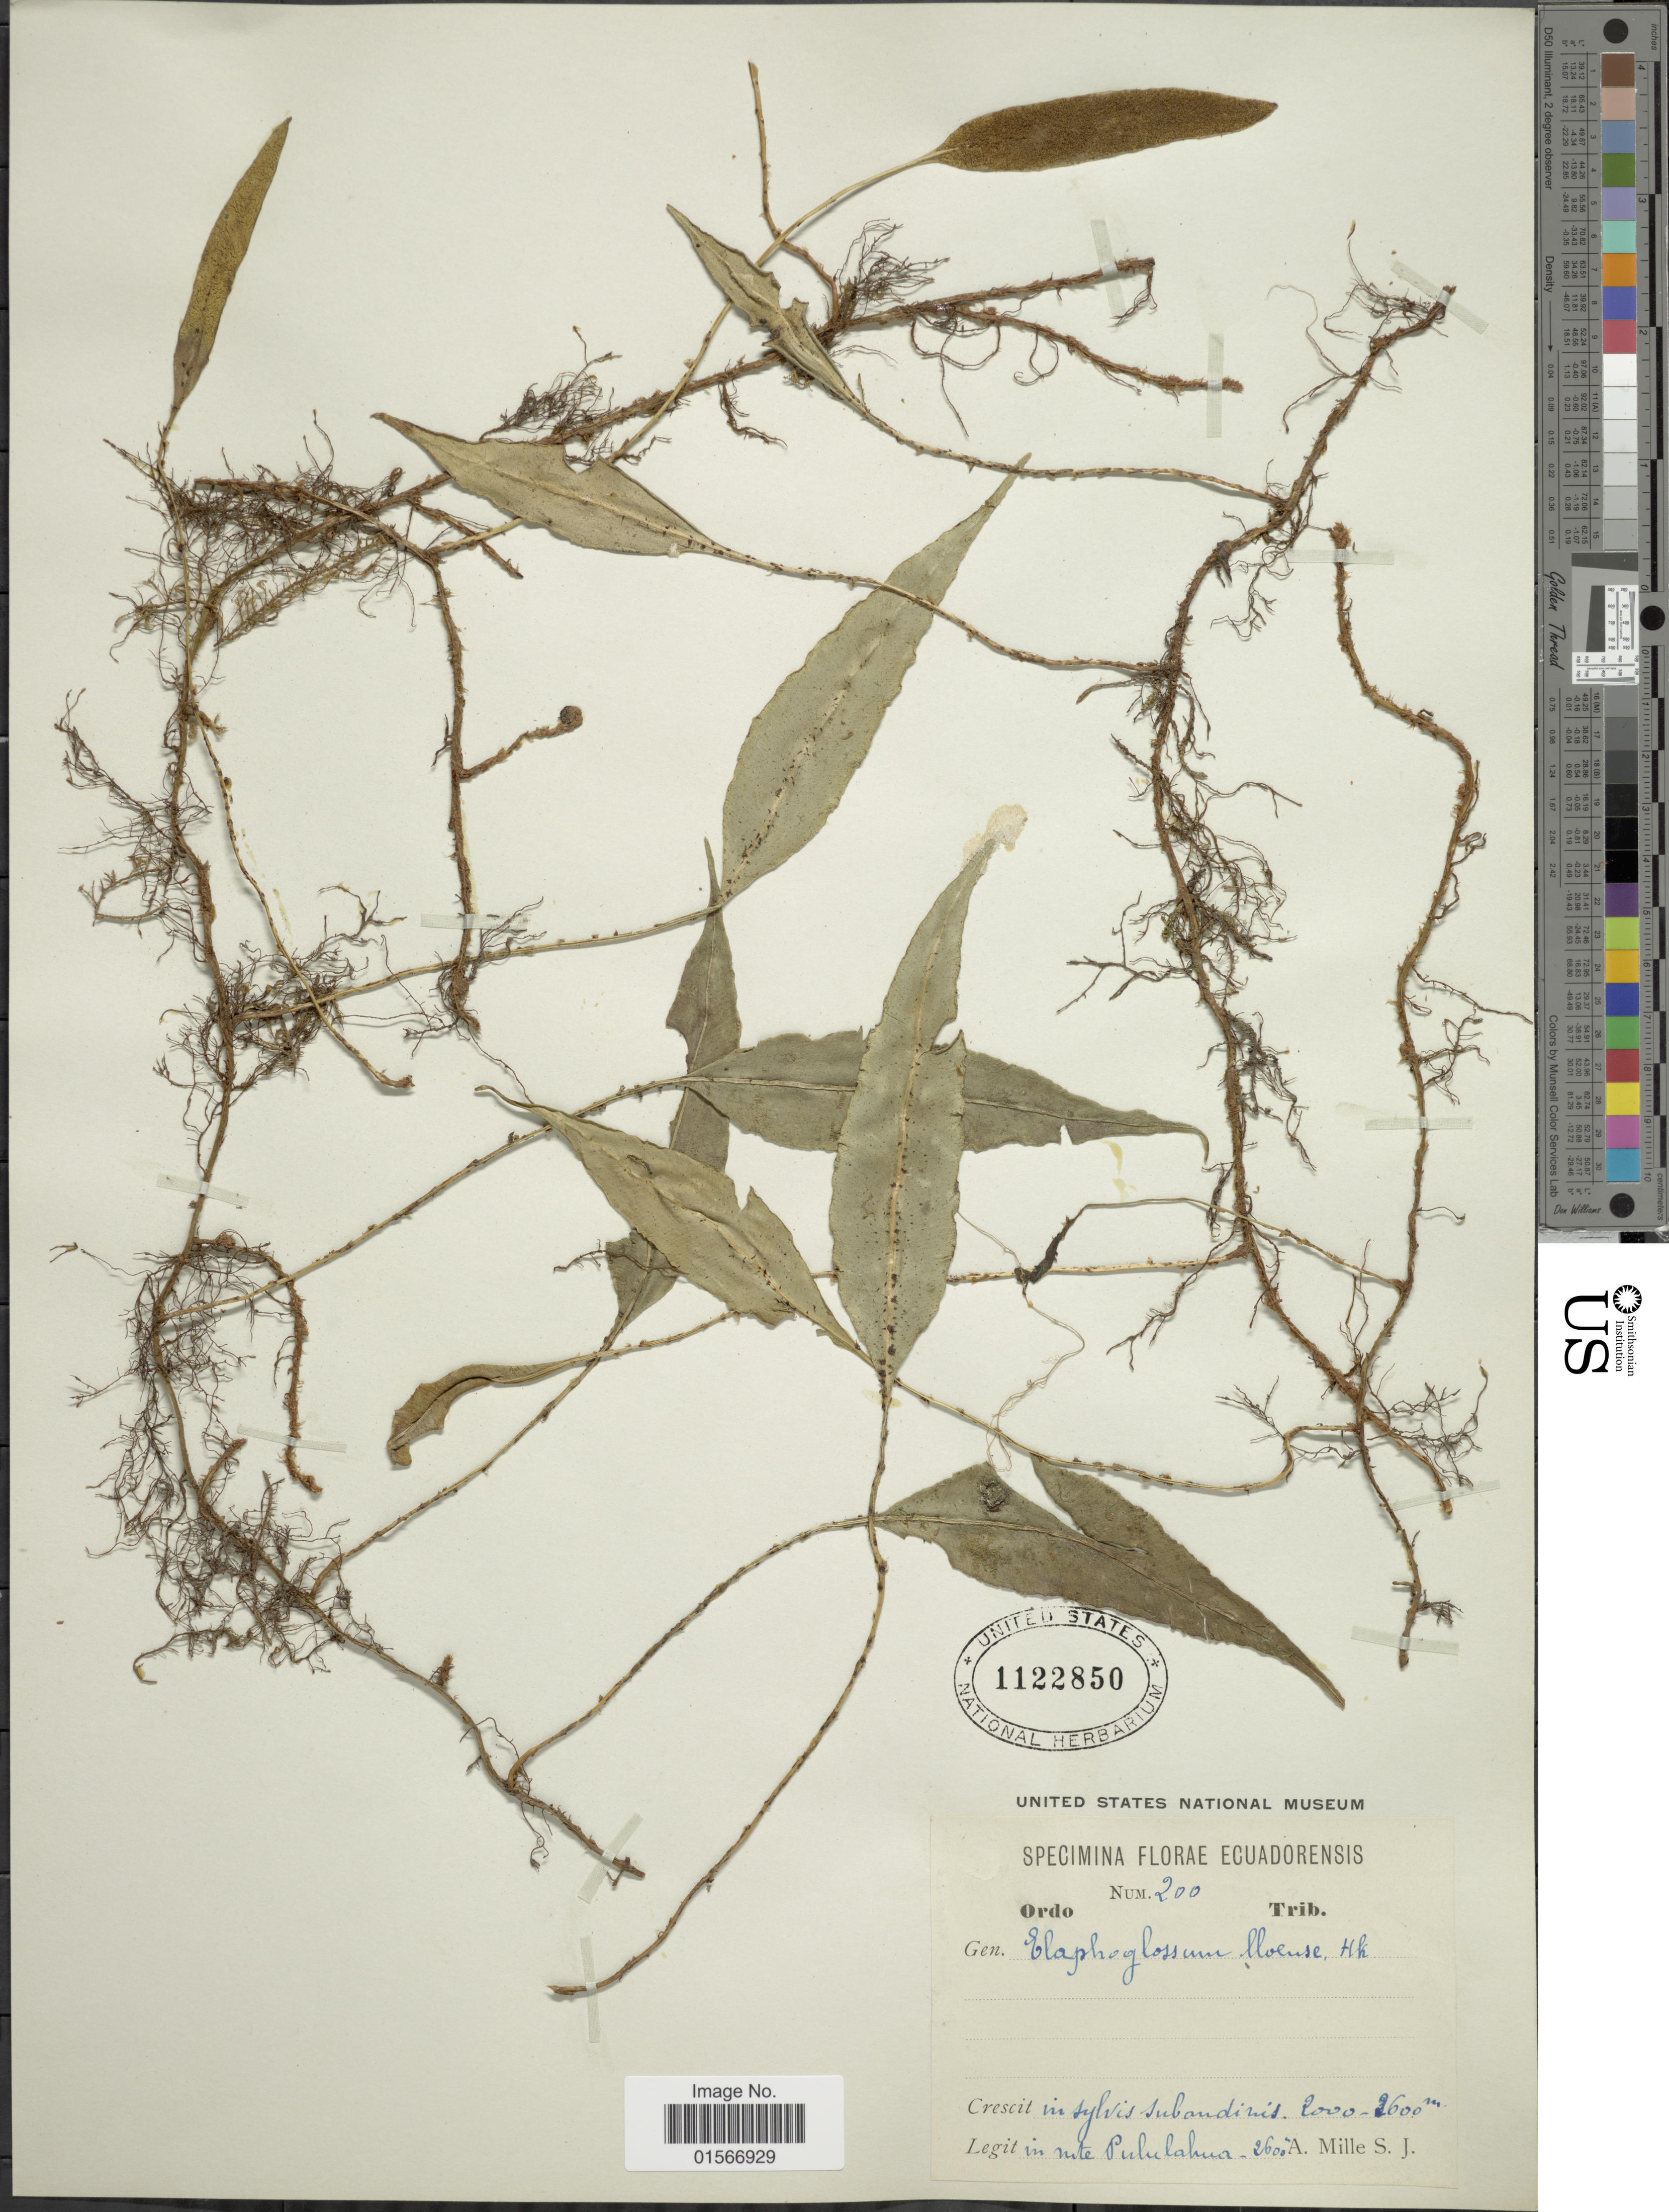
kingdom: Plantae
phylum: Tracheophyta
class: Polypodiopsida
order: Polypodiales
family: Dryopteridaceae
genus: Elaphoglossum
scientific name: Elaphoglossum lloense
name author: (Hook.) T. Moore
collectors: A. Mille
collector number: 200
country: Ecuador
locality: In sylvis subandinis in mte Pululahua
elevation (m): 2600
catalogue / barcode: US 112250